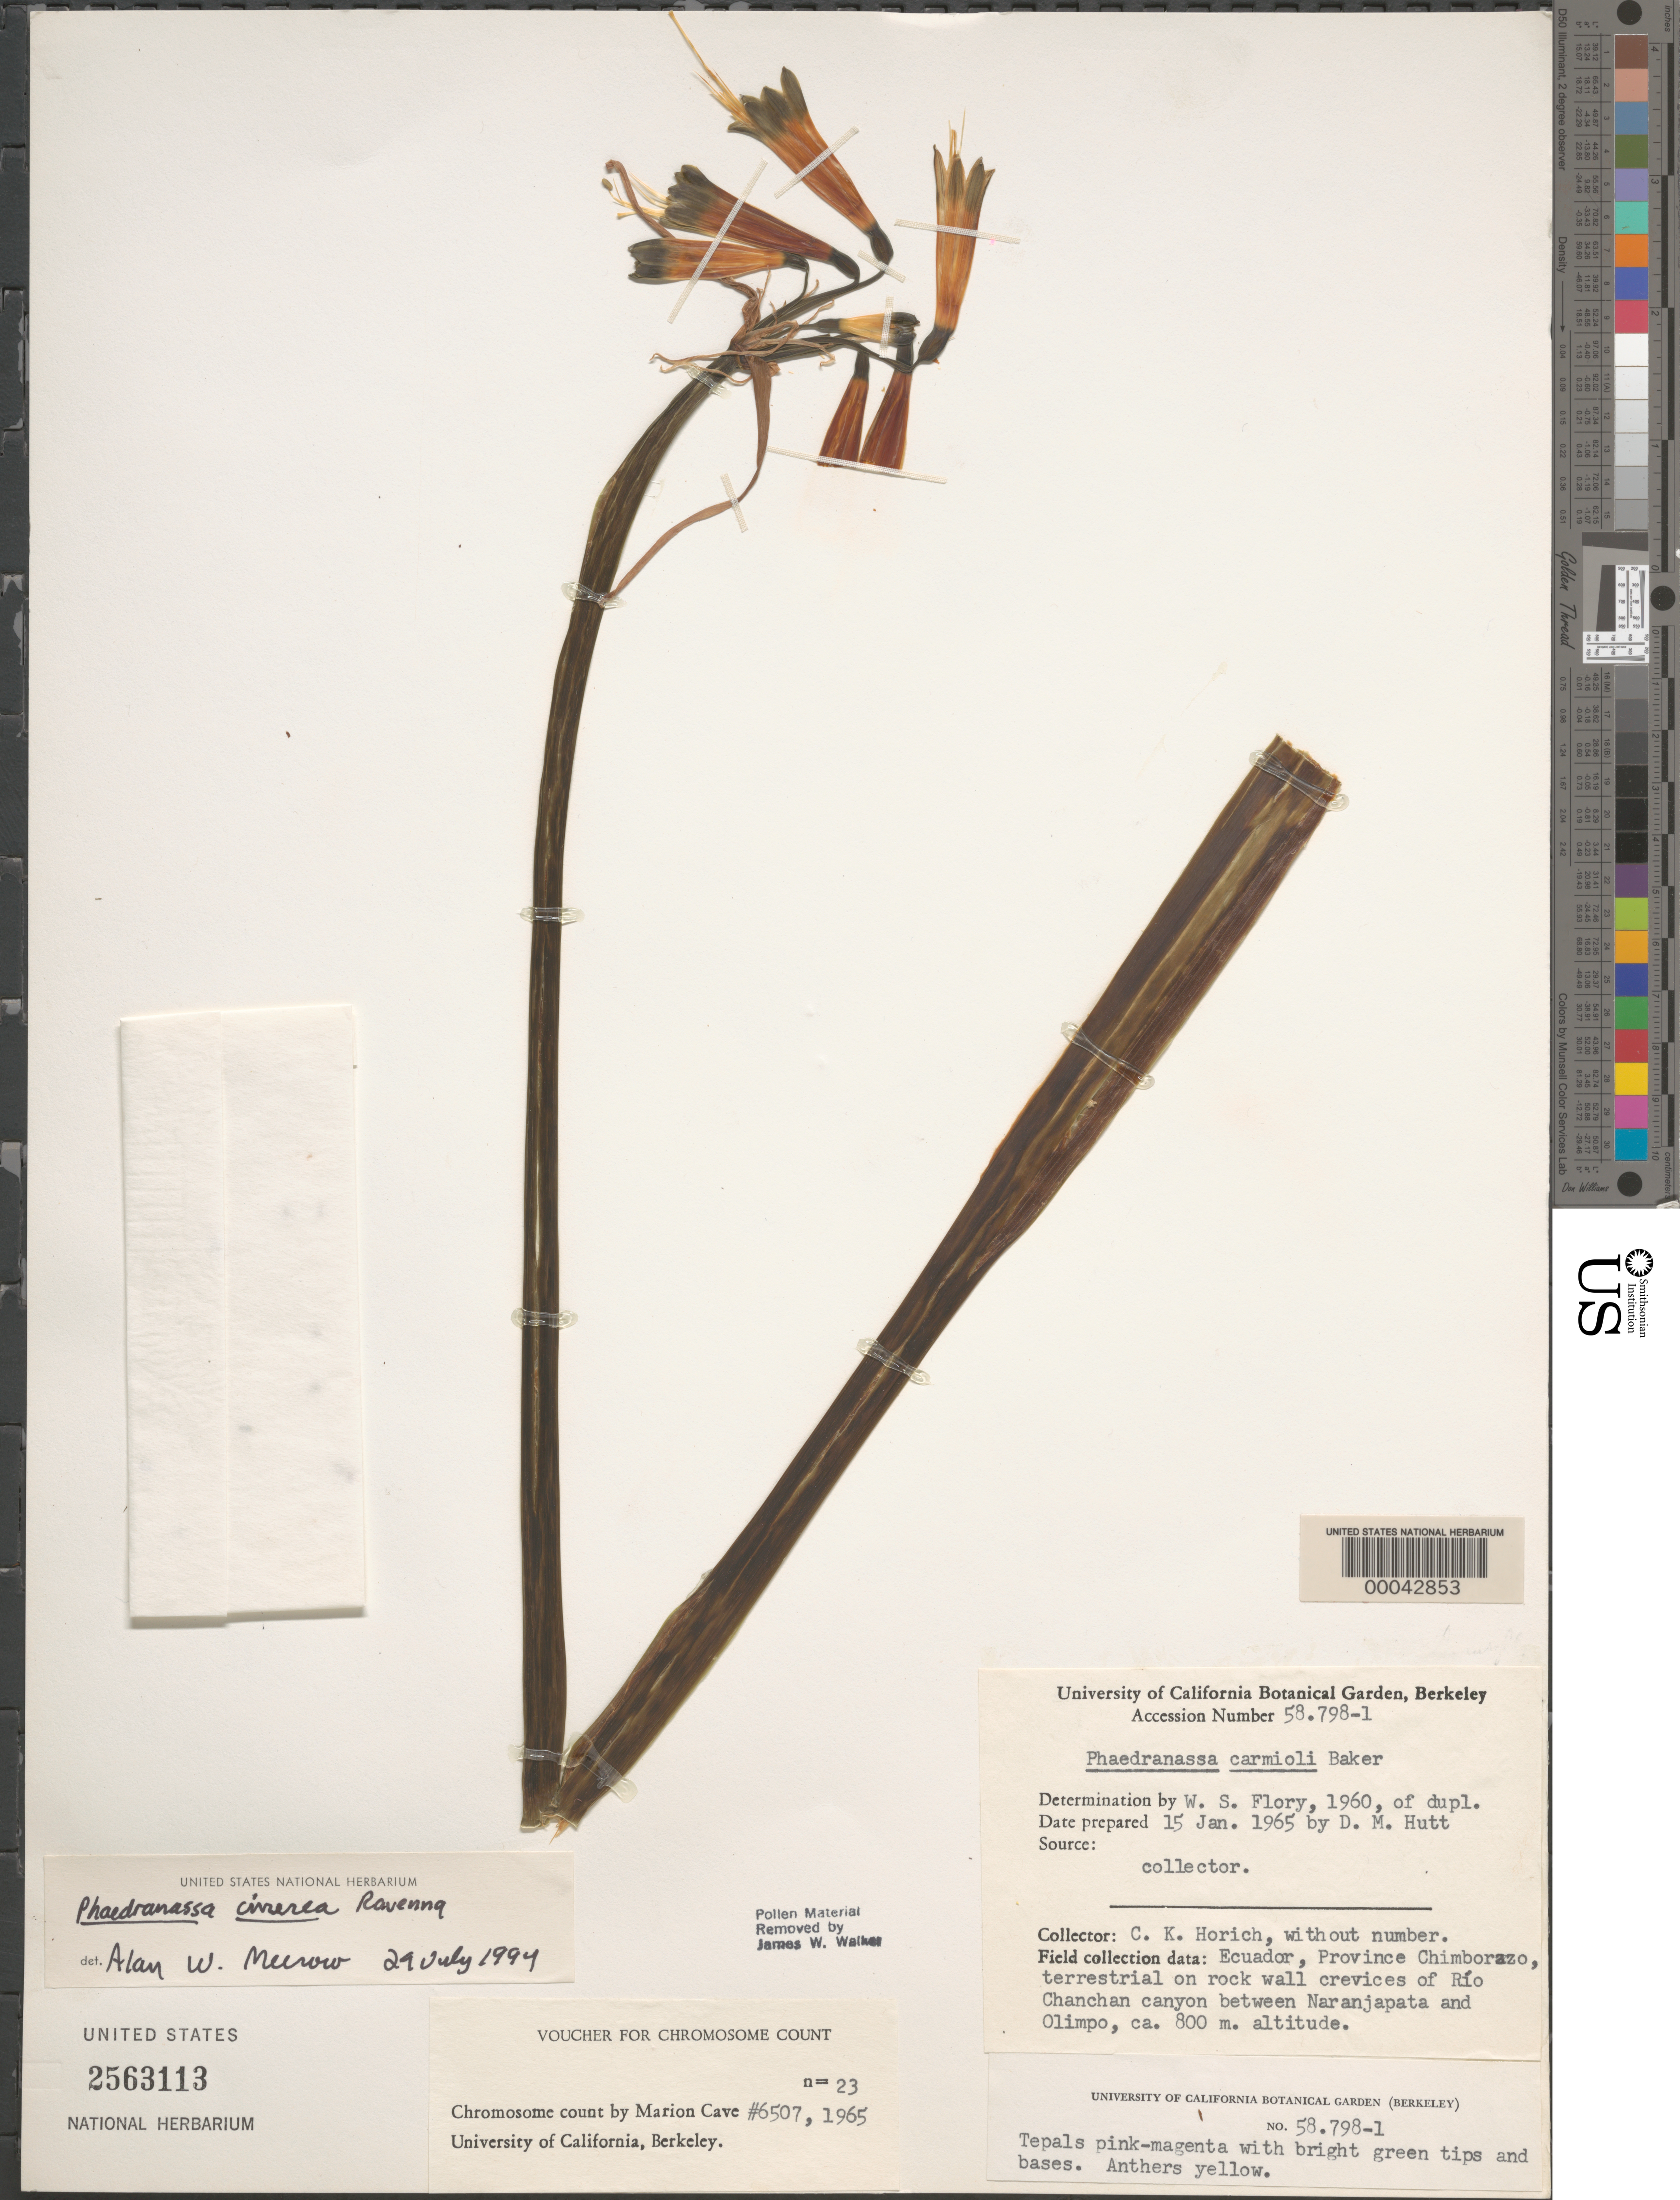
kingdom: Plantae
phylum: Tracheophyta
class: Liliopsida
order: Asparagales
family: Amaryllidaceae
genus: Phaedranassa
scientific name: Phaedranassa cinerea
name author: Ravenna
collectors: C. K. Horich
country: Ecuador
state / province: Chimborazo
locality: Rio Chanchan canyon between Naranjapata and Olimpo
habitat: On rock wall crevices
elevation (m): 800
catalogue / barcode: US 2563113